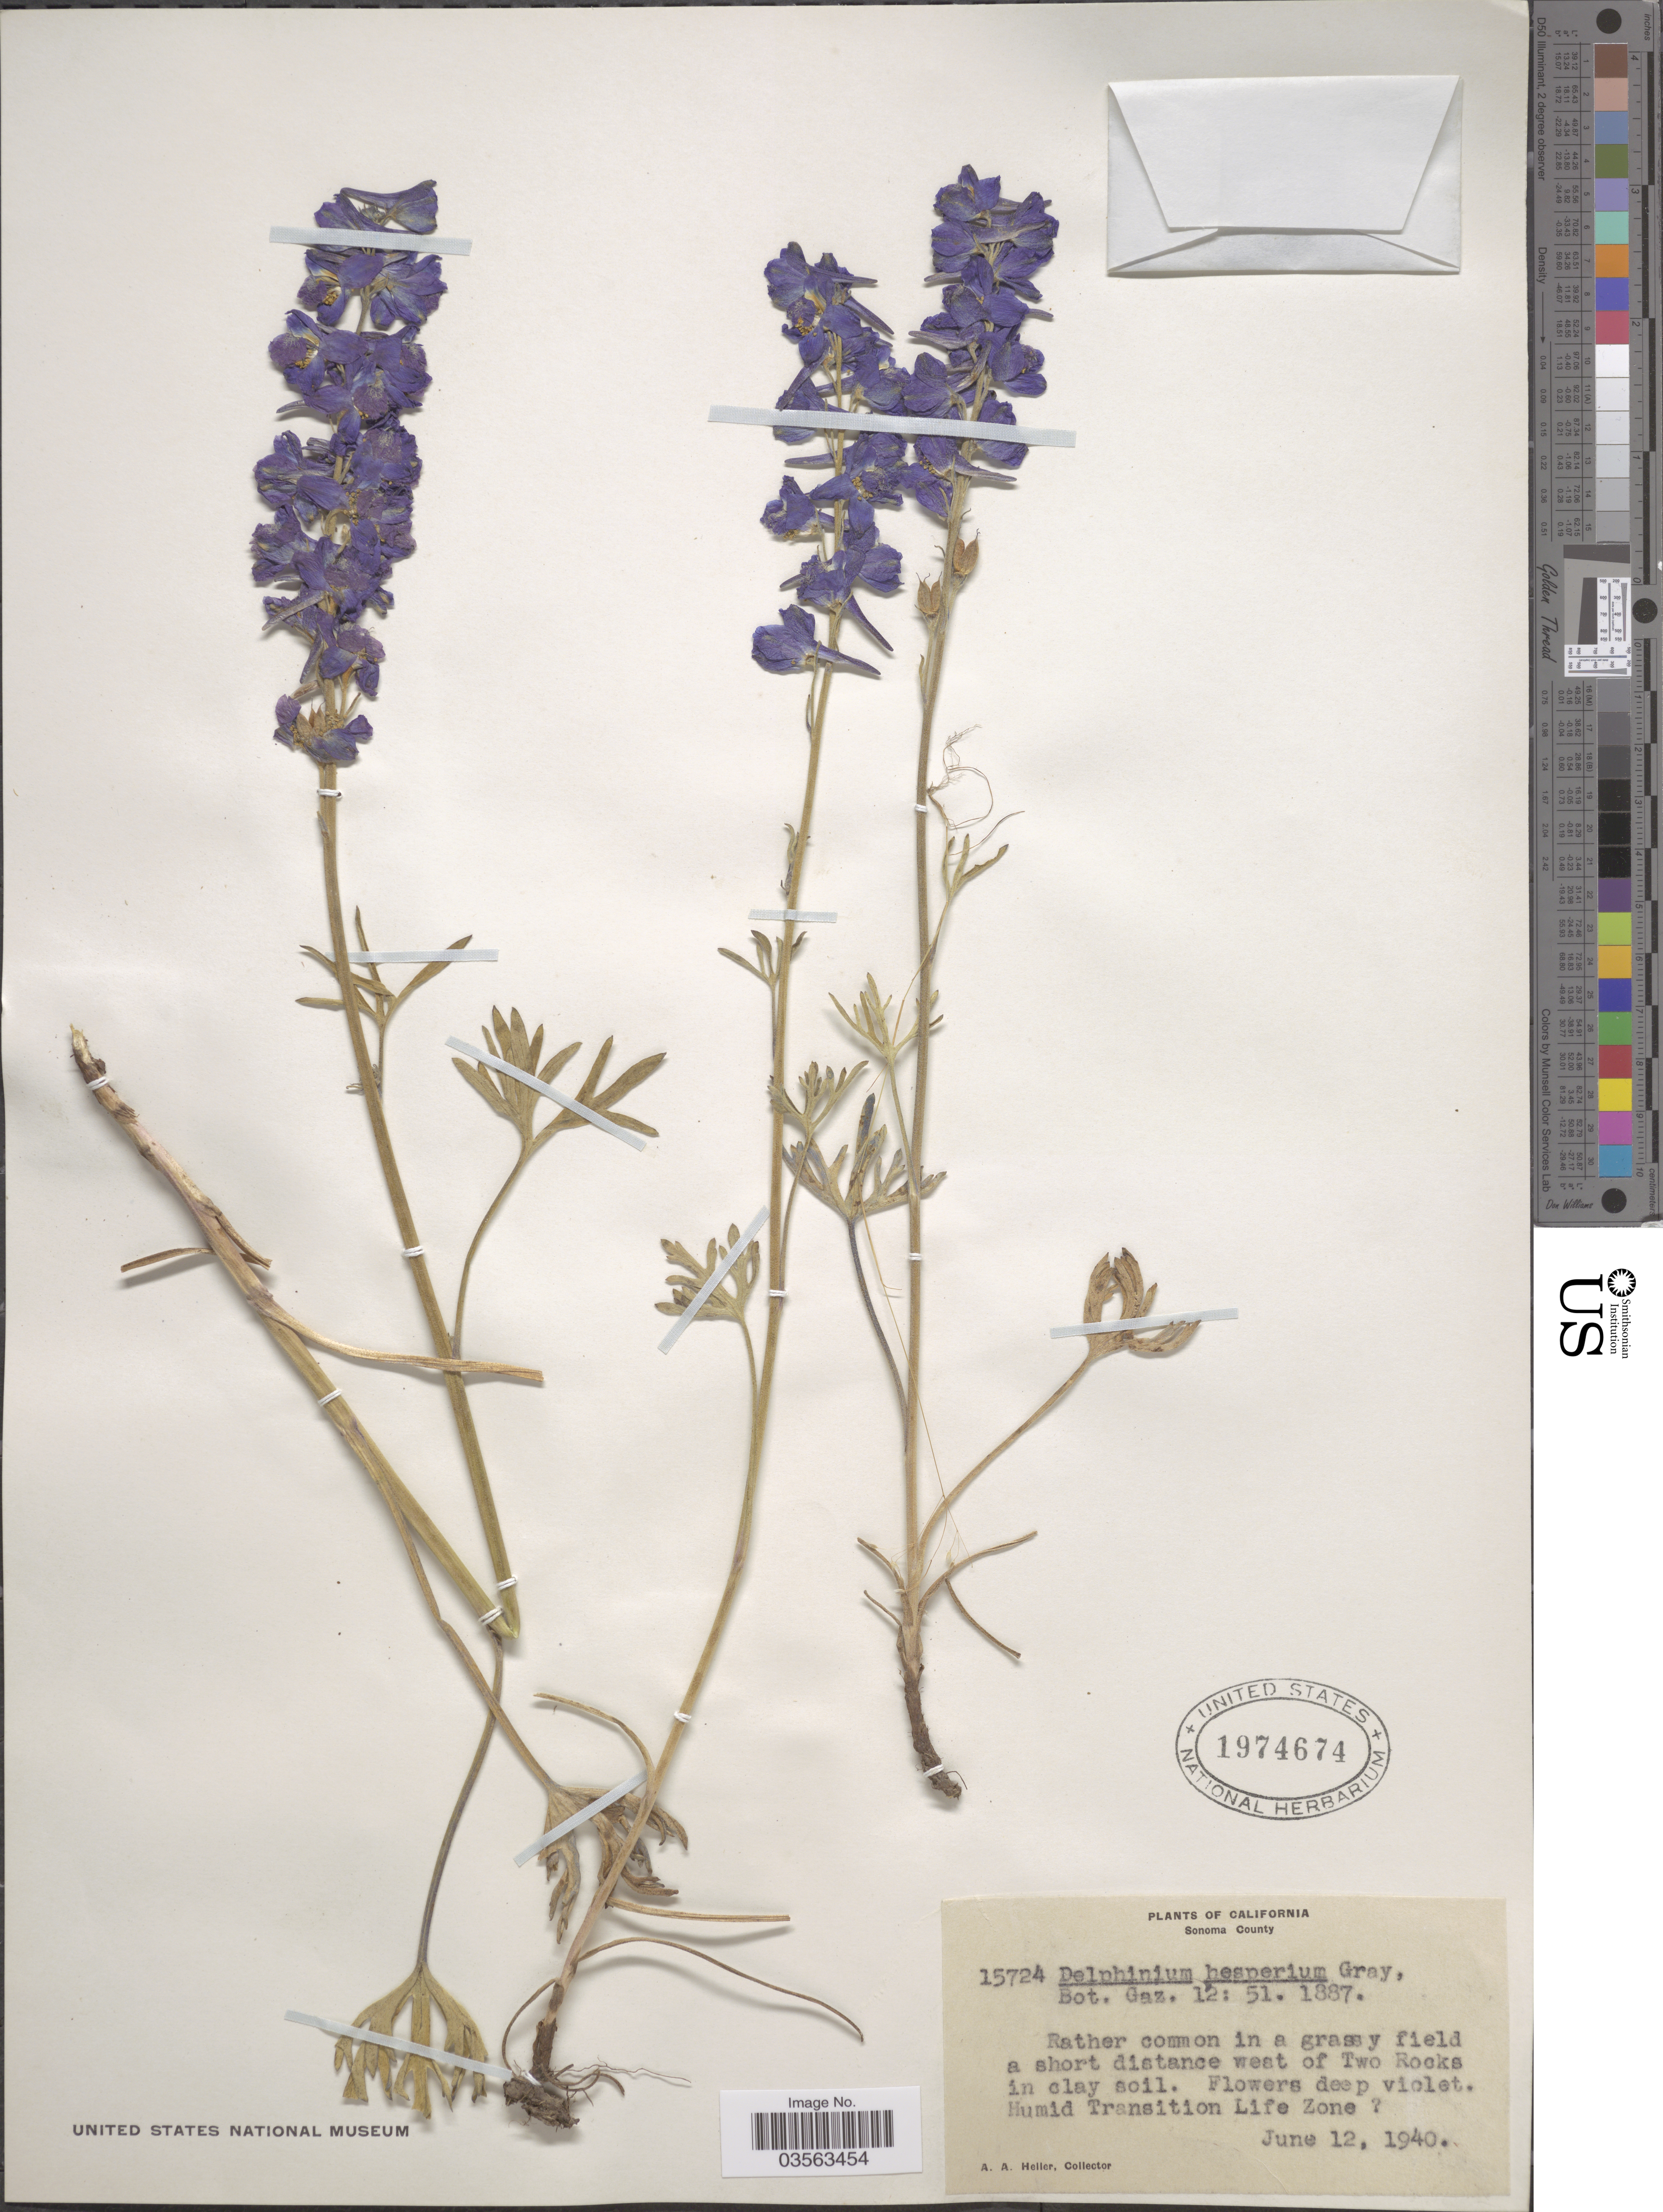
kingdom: Plantae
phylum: Tracheophyta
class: Magnoliopsida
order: Ranunculales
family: Ranunculaceae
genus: Delphinium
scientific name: Delphinium hesperium subsp. hesperium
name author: A. Gray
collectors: A. A. Heller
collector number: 15724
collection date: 1940-06-12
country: United States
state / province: California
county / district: Sonoma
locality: Sonoma County. West of Two Rocks in clay soil. Humid Transition Life Zone.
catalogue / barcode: US 1974674